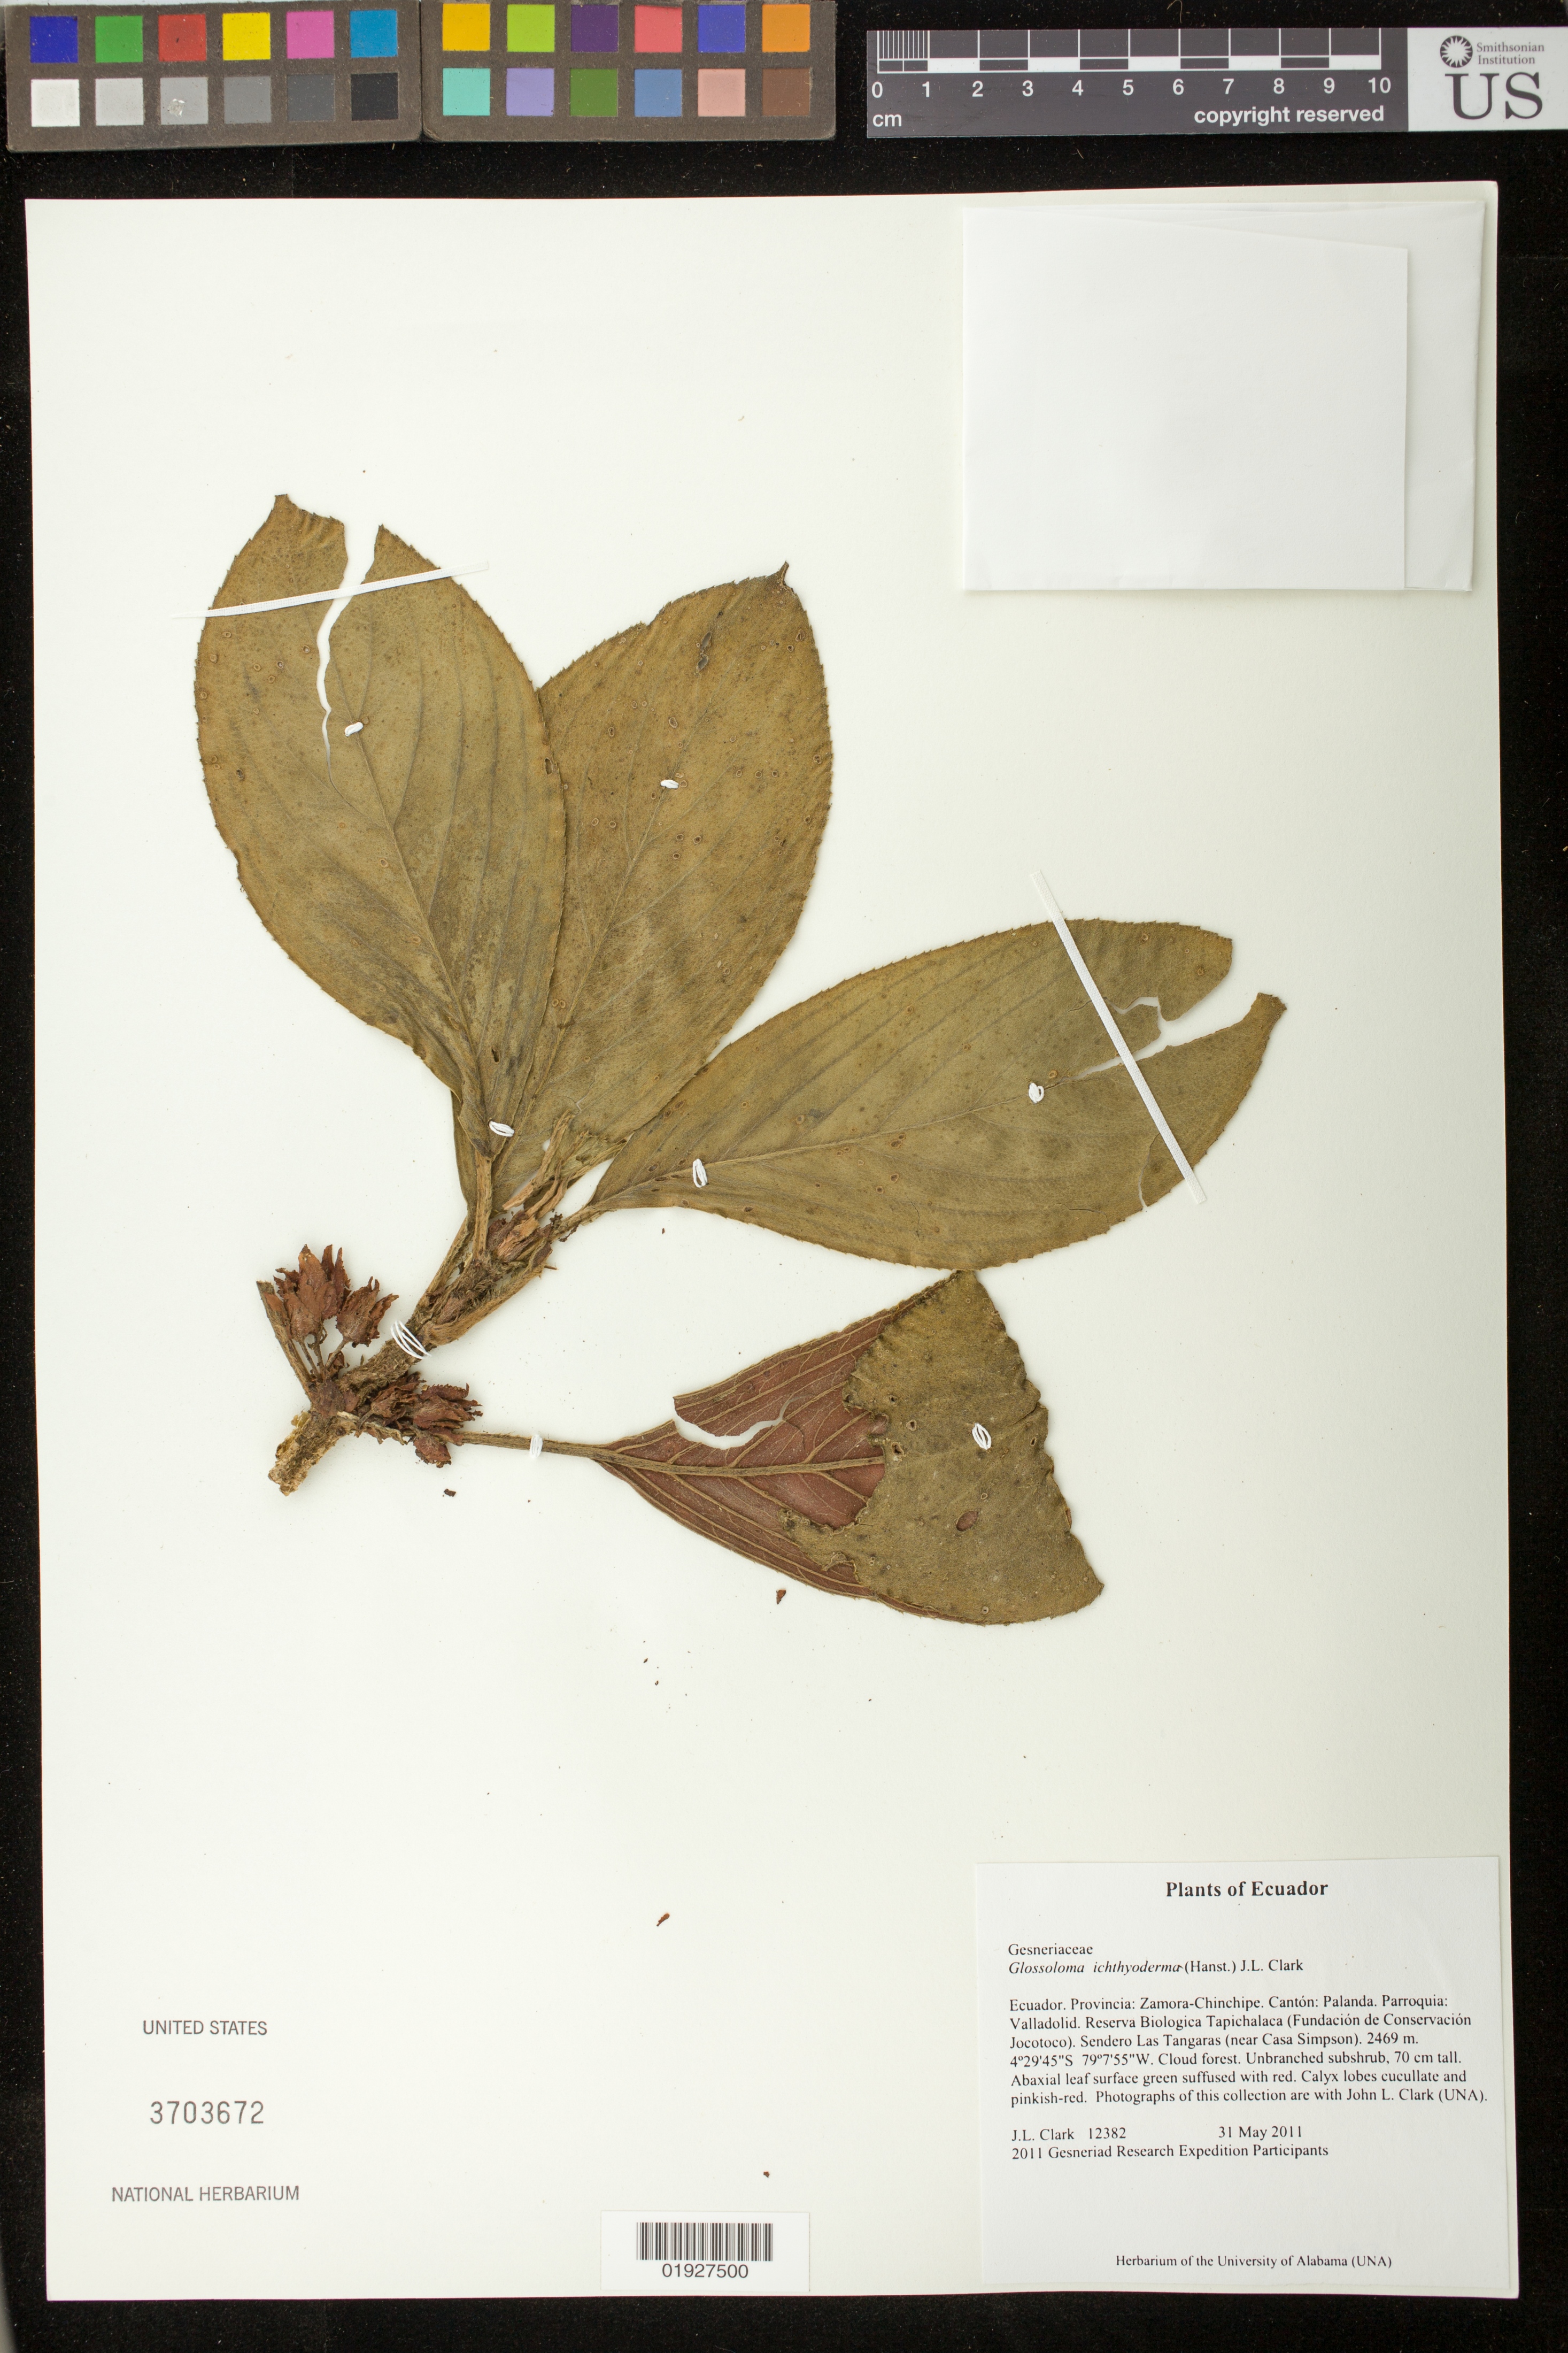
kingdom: Plantae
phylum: Tracheophyta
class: Magnoliopsida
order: Lamiales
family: Gesneriaceae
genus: Glossoloma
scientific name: Glossoloma ichthyoderma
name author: (Hanst.) J.L. Clark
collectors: J. L. Clark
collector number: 12382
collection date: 2011-05-31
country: Ecuador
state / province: Zamora-Chinchipe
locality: Cantón: Palanda. Parroquia: Vallodolid. Reserva Biologica Tapichalaca (Fundación de Conservación Jocotoco). Sendero Las Tangaras (near Casa Simpson)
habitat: Cloud forest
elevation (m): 2469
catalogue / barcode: US 3703672